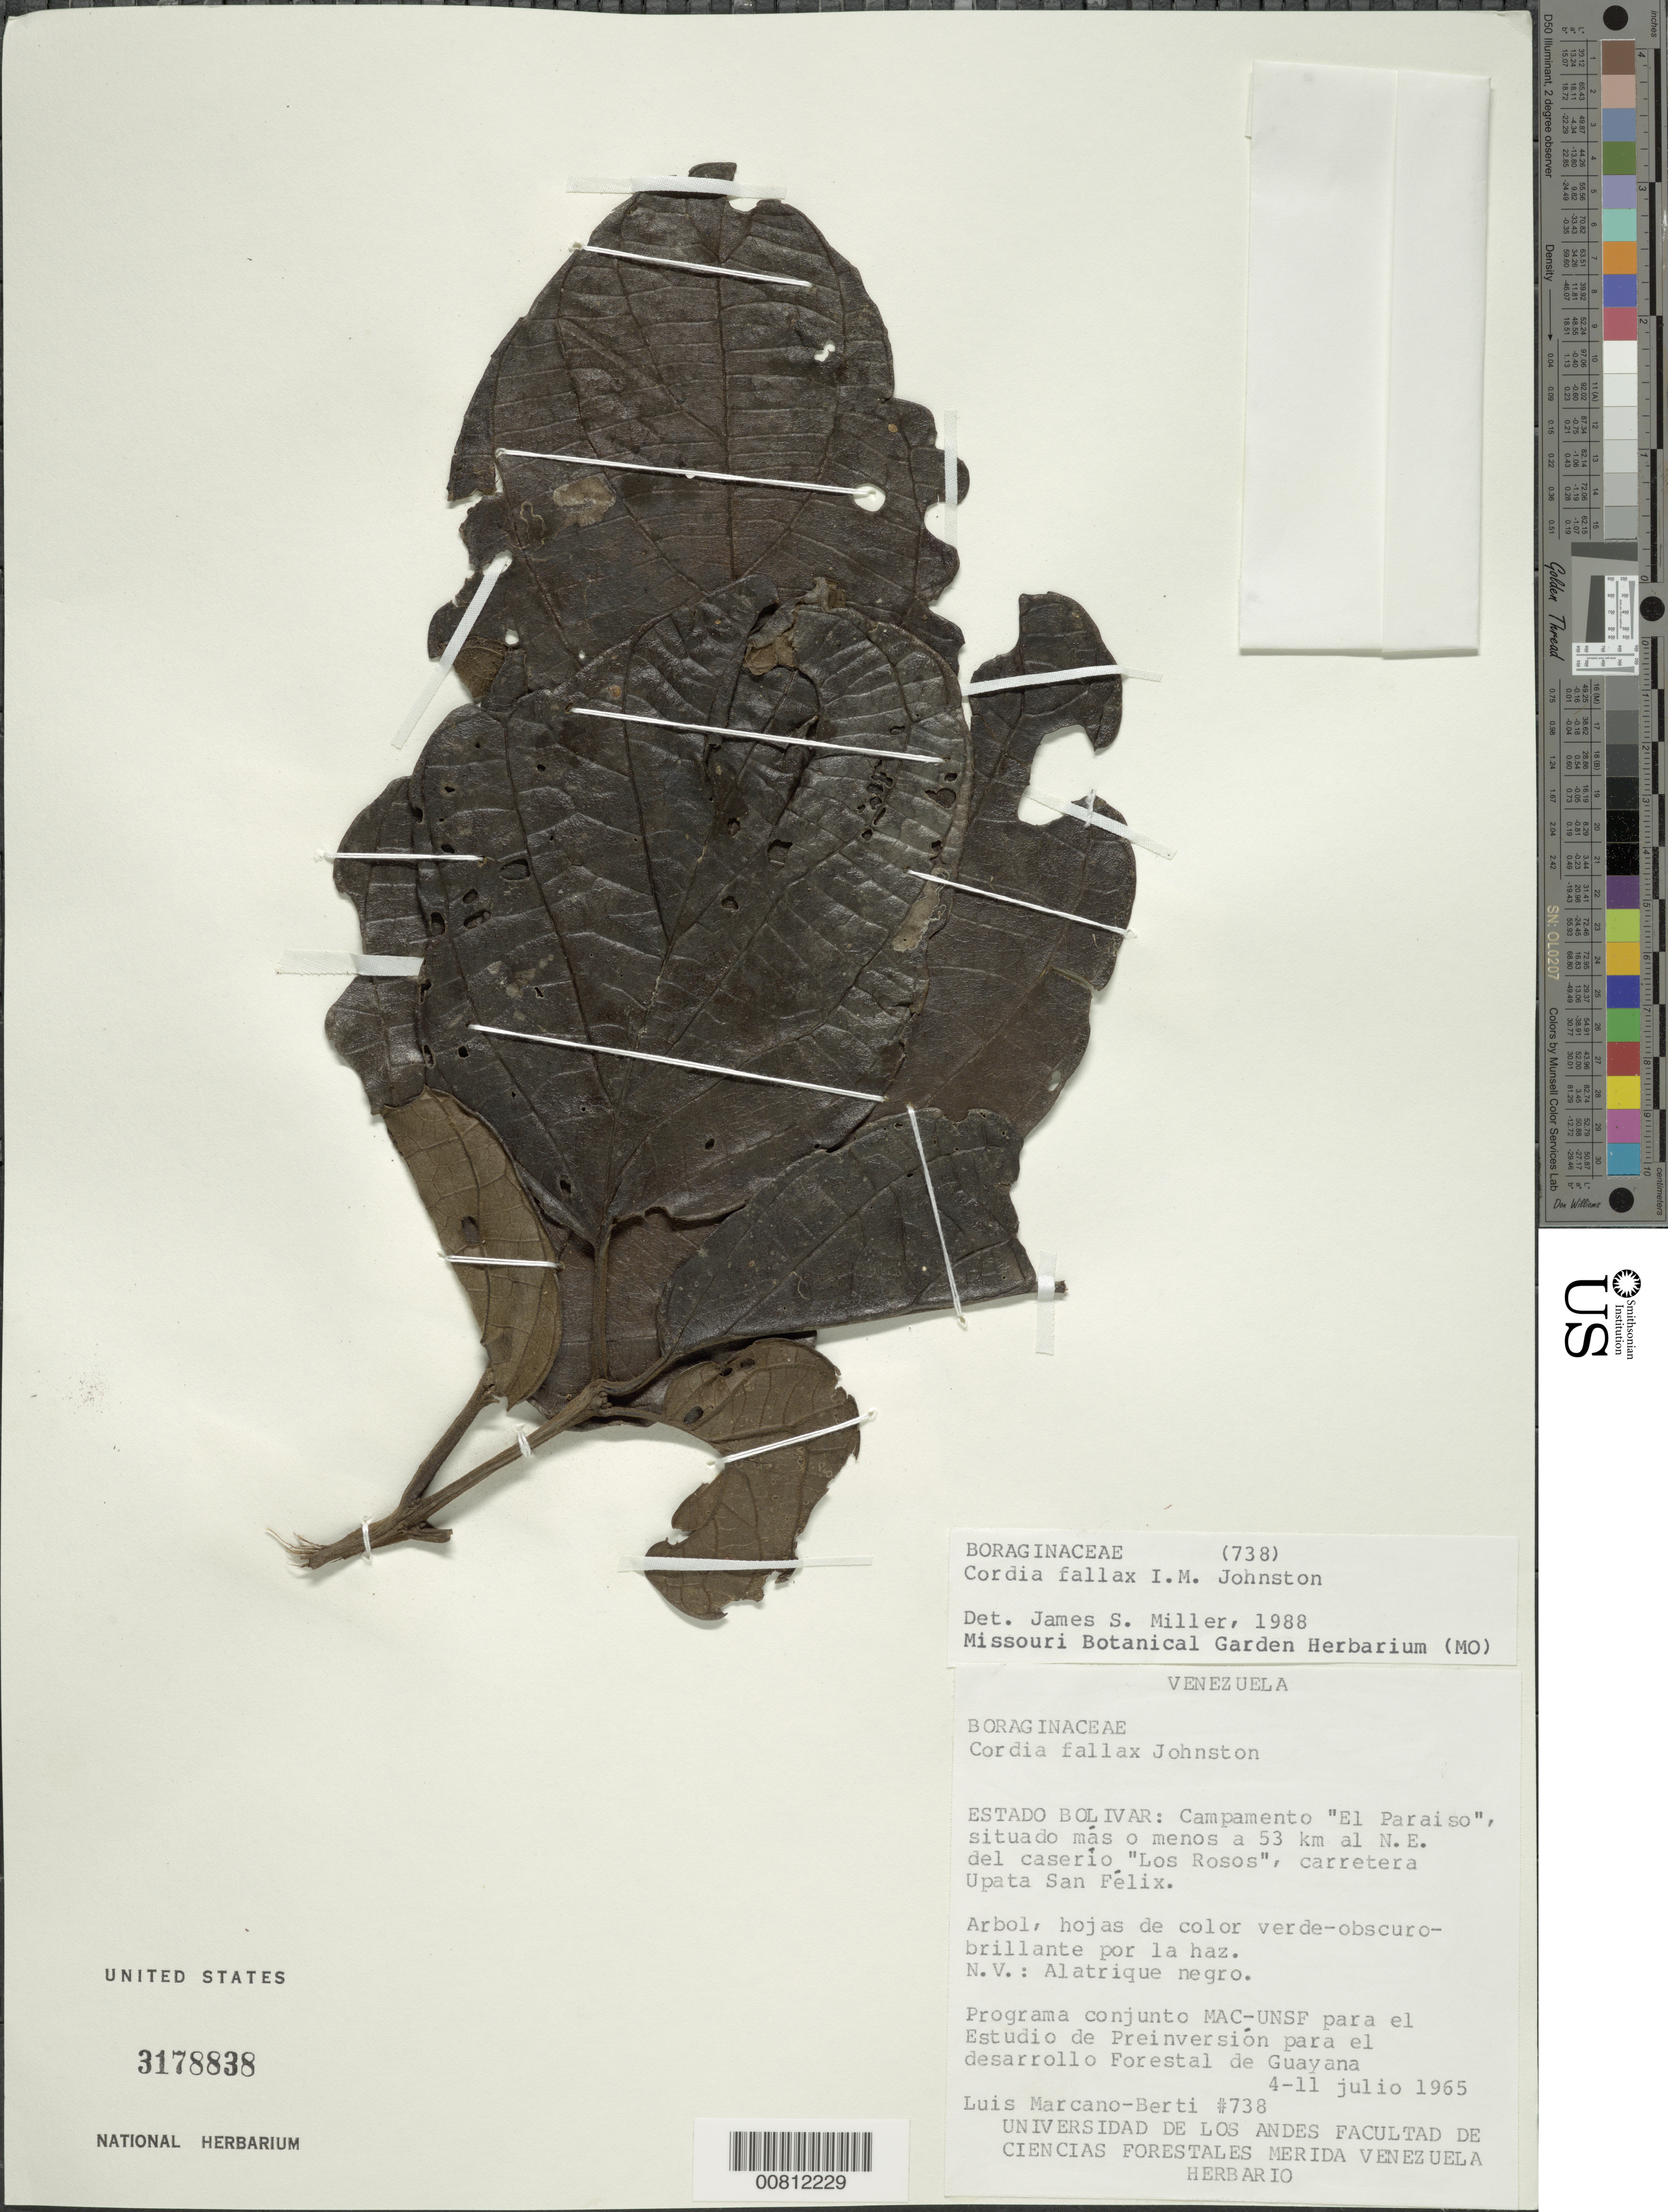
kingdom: Plantae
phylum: Tracheophyta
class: Magnoliopsida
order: Boraginales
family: Cordiaceae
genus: Cordia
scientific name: Cordia fallax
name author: I.M. Johnst.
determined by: Miller, James S., (MO), Missouri Botanical Garden (UNITED STATES)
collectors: L. Marcano-Berti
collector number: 738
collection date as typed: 4-Jul-65 to 11-Jul-65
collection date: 1965-07-04/1965-07-11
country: Venezuela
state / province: Bolívar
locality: Carretera Upata San Félix, Campmento "El paraiso" situado más or menos a 53 km al N.E. del caserío "Los Rosos"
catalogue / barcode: US 3178838